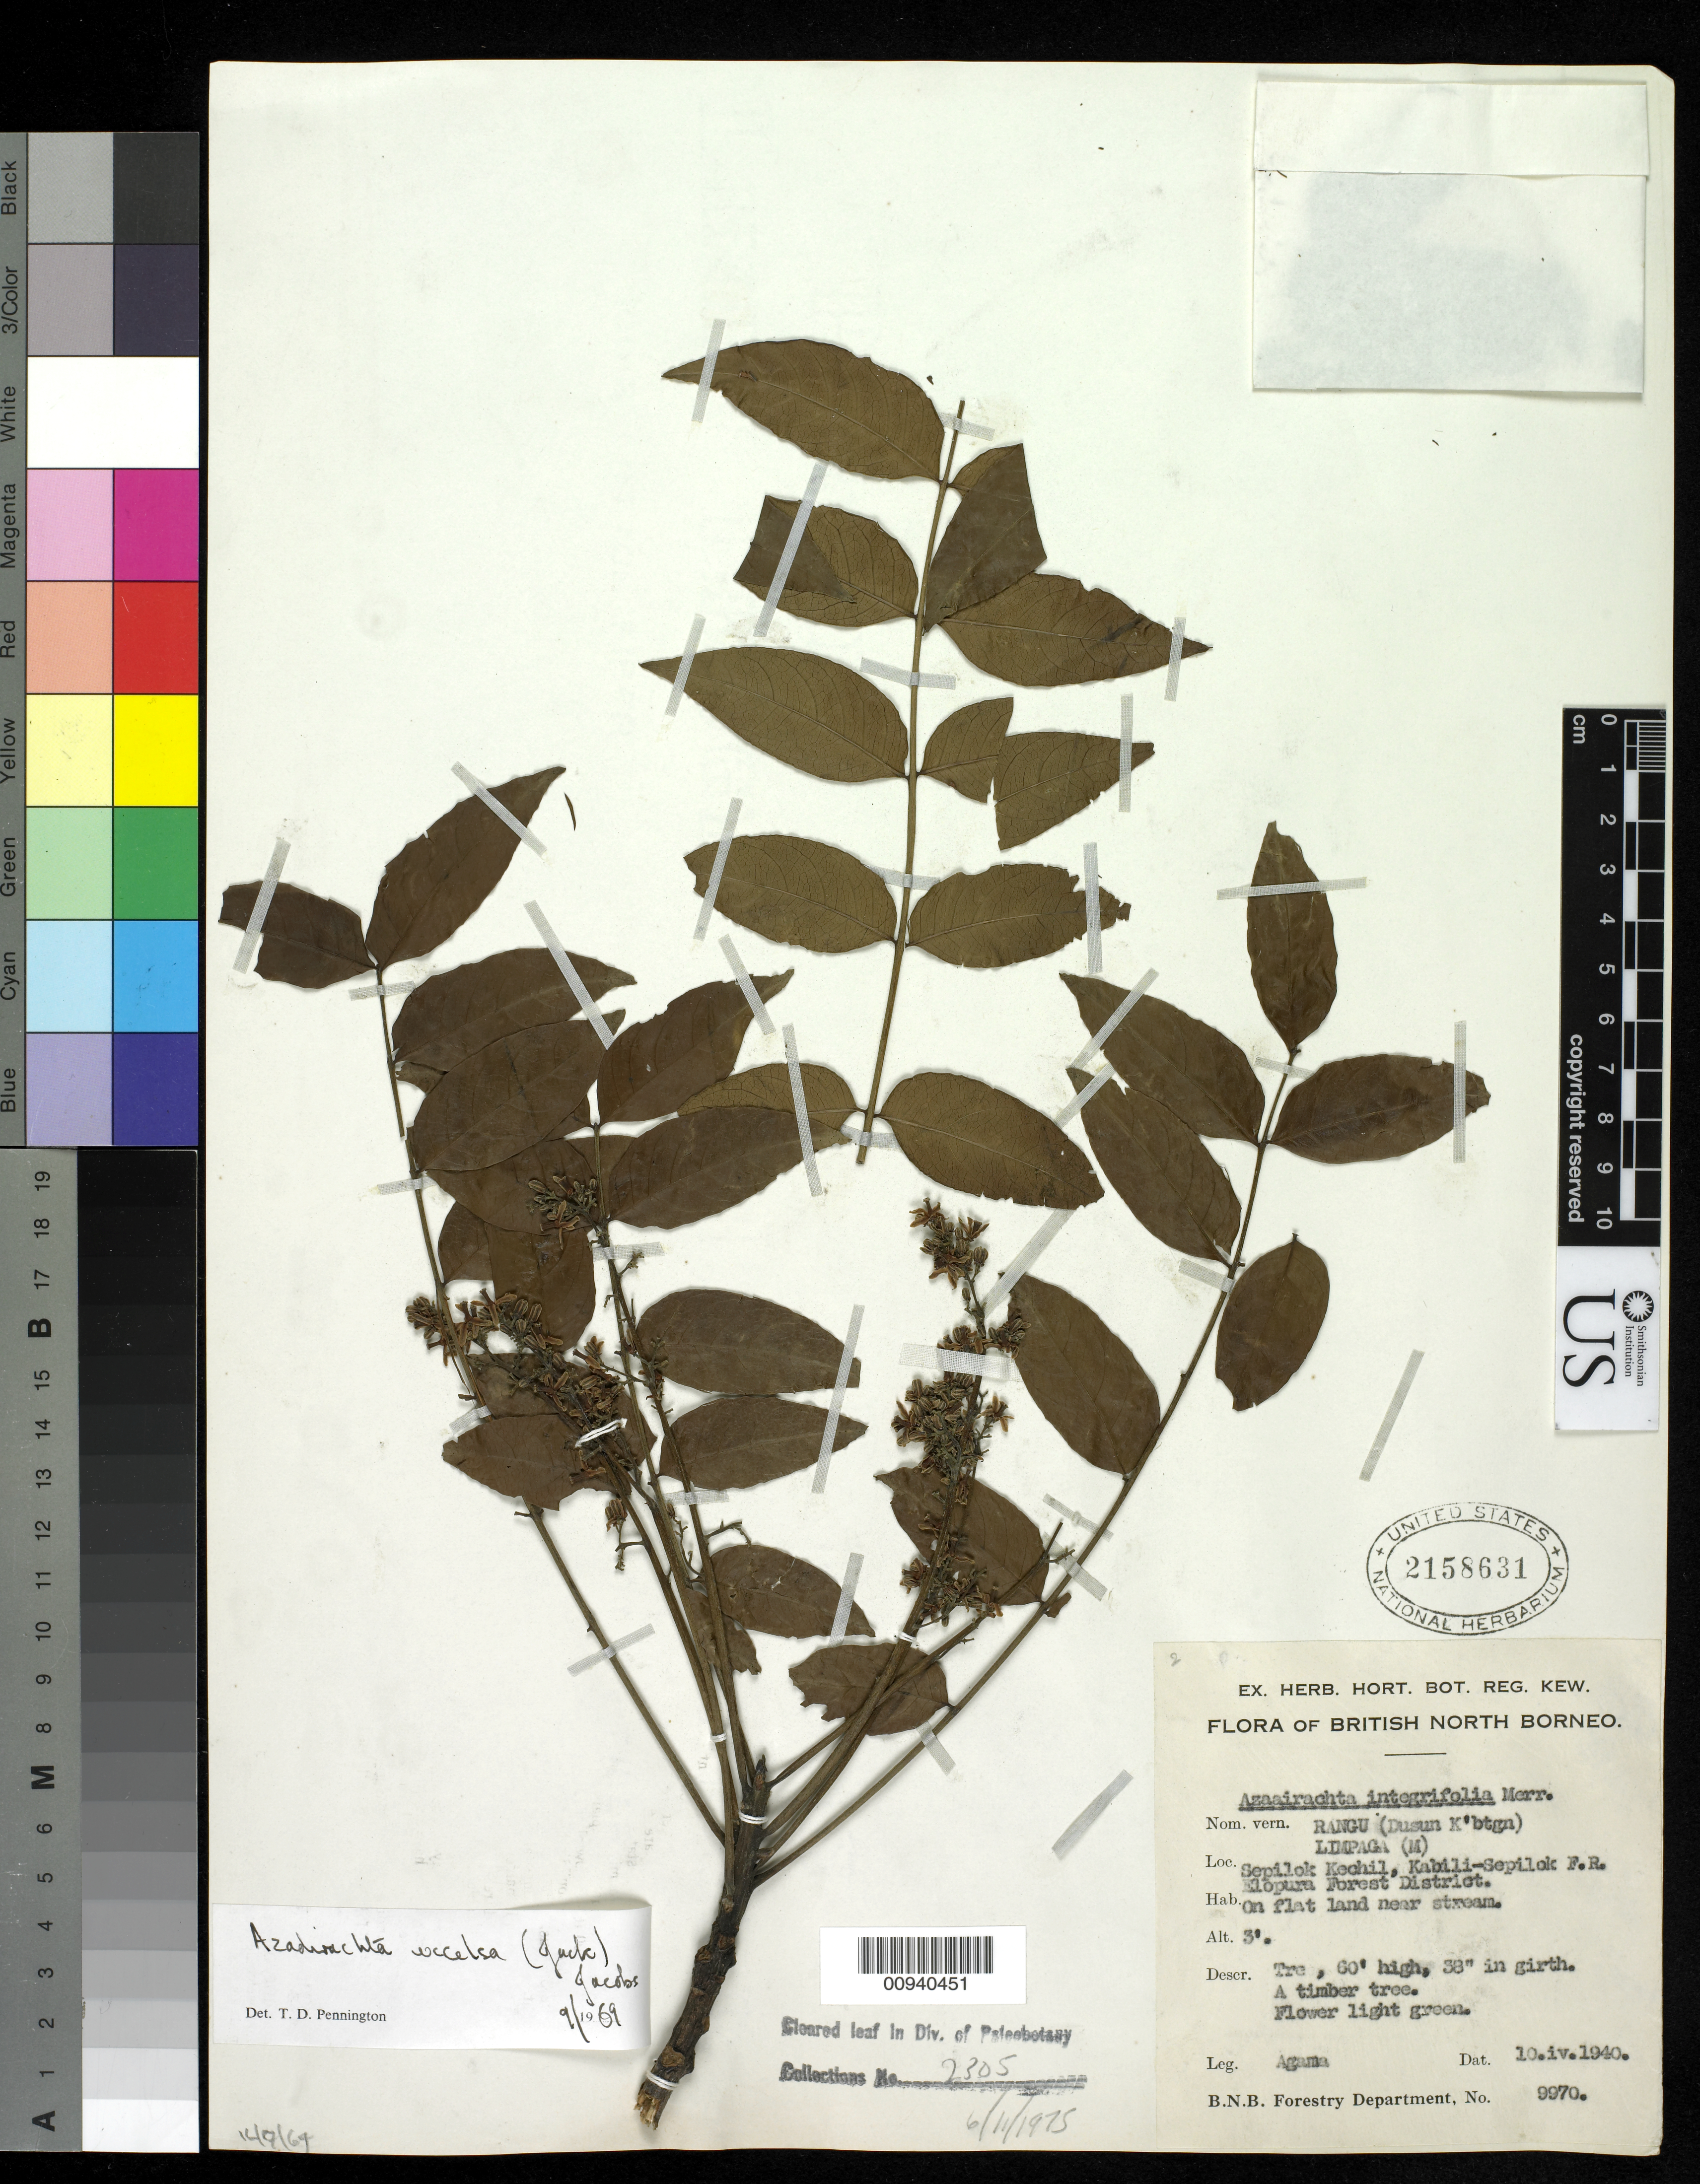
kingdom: Plantae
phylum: Tracheophyta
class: Magnoliopsida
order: Sapindales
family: Meliaceae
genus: Azadirachta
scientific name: Azadirachta integrifolia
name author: Merr.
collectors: J. Agama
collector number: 9970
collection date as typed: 10 Apr 1940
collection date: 1940-04-10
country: Malaysia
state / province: Sabah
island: Borneo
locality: Sepilok Kechil, Kabili-Sepilok F.R., Elopura Forest District.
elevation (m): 1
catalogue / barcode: US 2158631